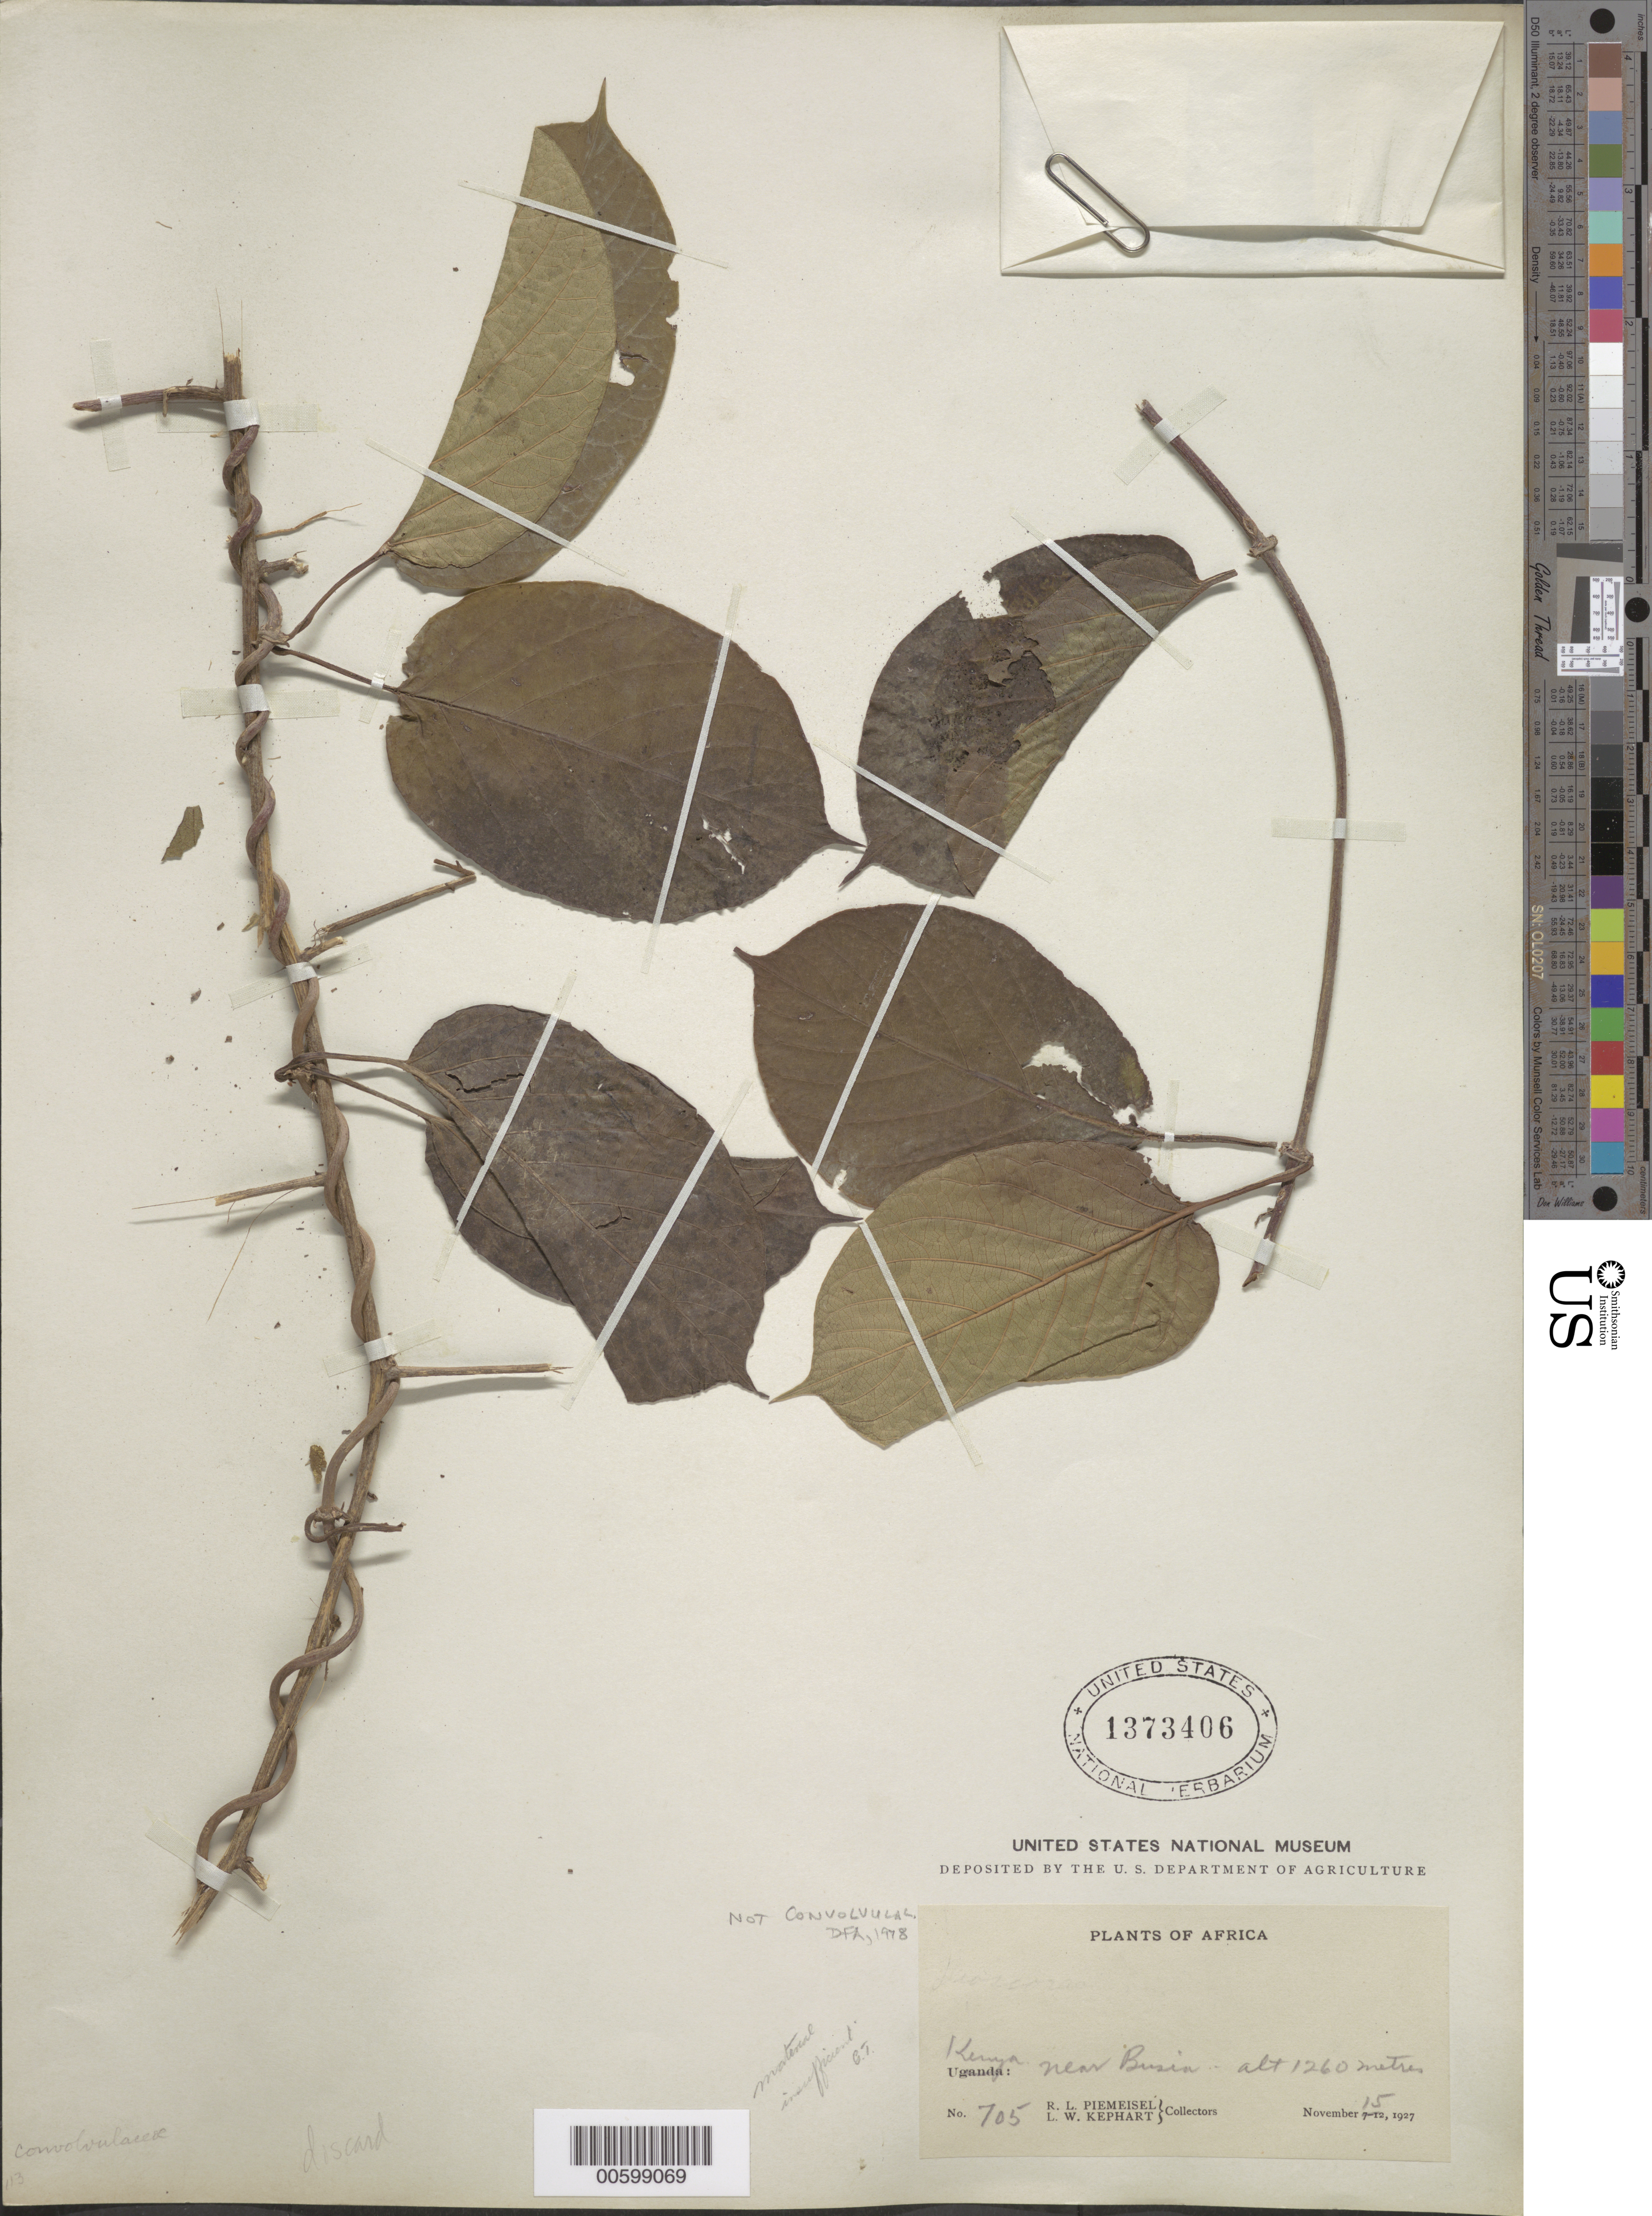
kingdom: Plantae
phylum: Tracheophyta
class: Magnoliopsida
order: Gentianales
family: Apocynaceae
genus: Matelea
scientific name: Matelea stenopetala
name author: Sandwith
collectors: R. L. Piemeisel & L. W. Kephart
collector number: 705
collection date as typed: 15 Nov 1927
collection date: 1927-11-15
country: Kenya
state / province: Busia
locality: Near Busia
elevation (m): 1260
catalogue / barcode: US 1373406